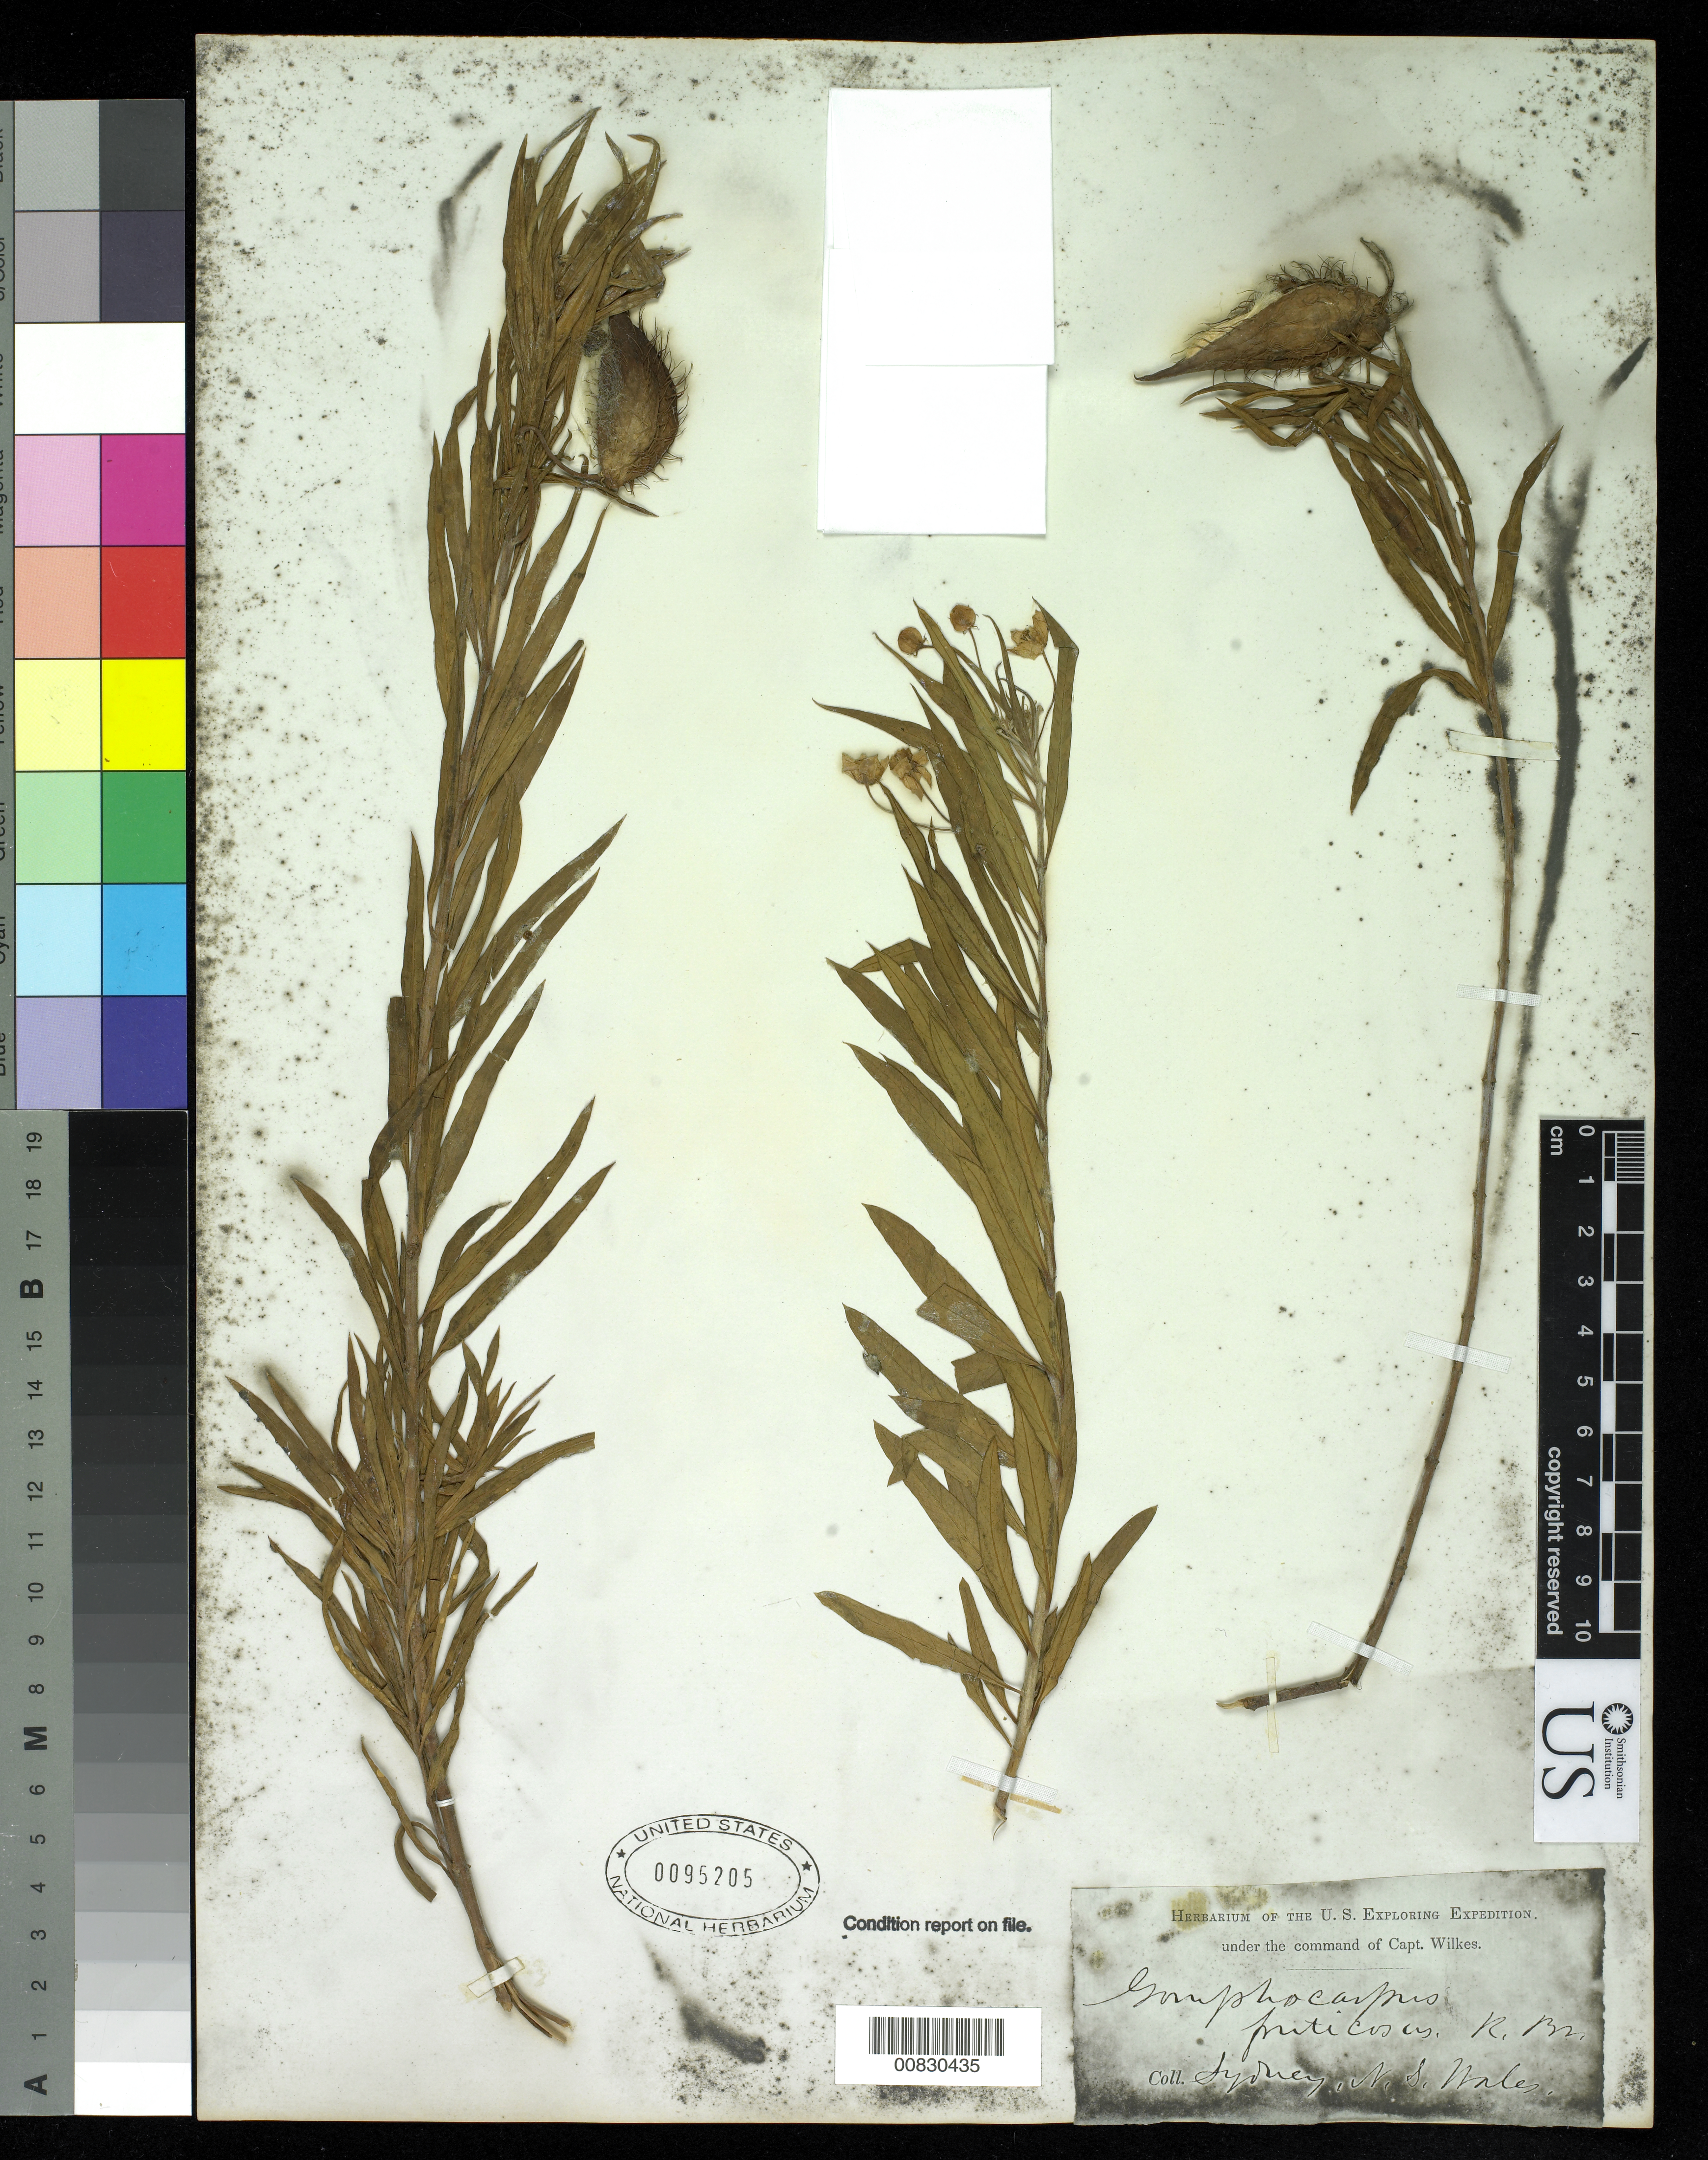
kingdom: Plantae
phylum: Tracheophyta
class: Magnoliopsida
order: Gentianales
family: Apocynaceae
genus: Gomphocarpus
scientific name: Gomphocarpus fruticosus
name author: (L.) W.T. Aiton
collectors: Wilkes Explor. Exped.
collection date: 1838/1842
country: Australia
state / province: New South Wales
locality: Sydney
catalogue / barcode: US 95205